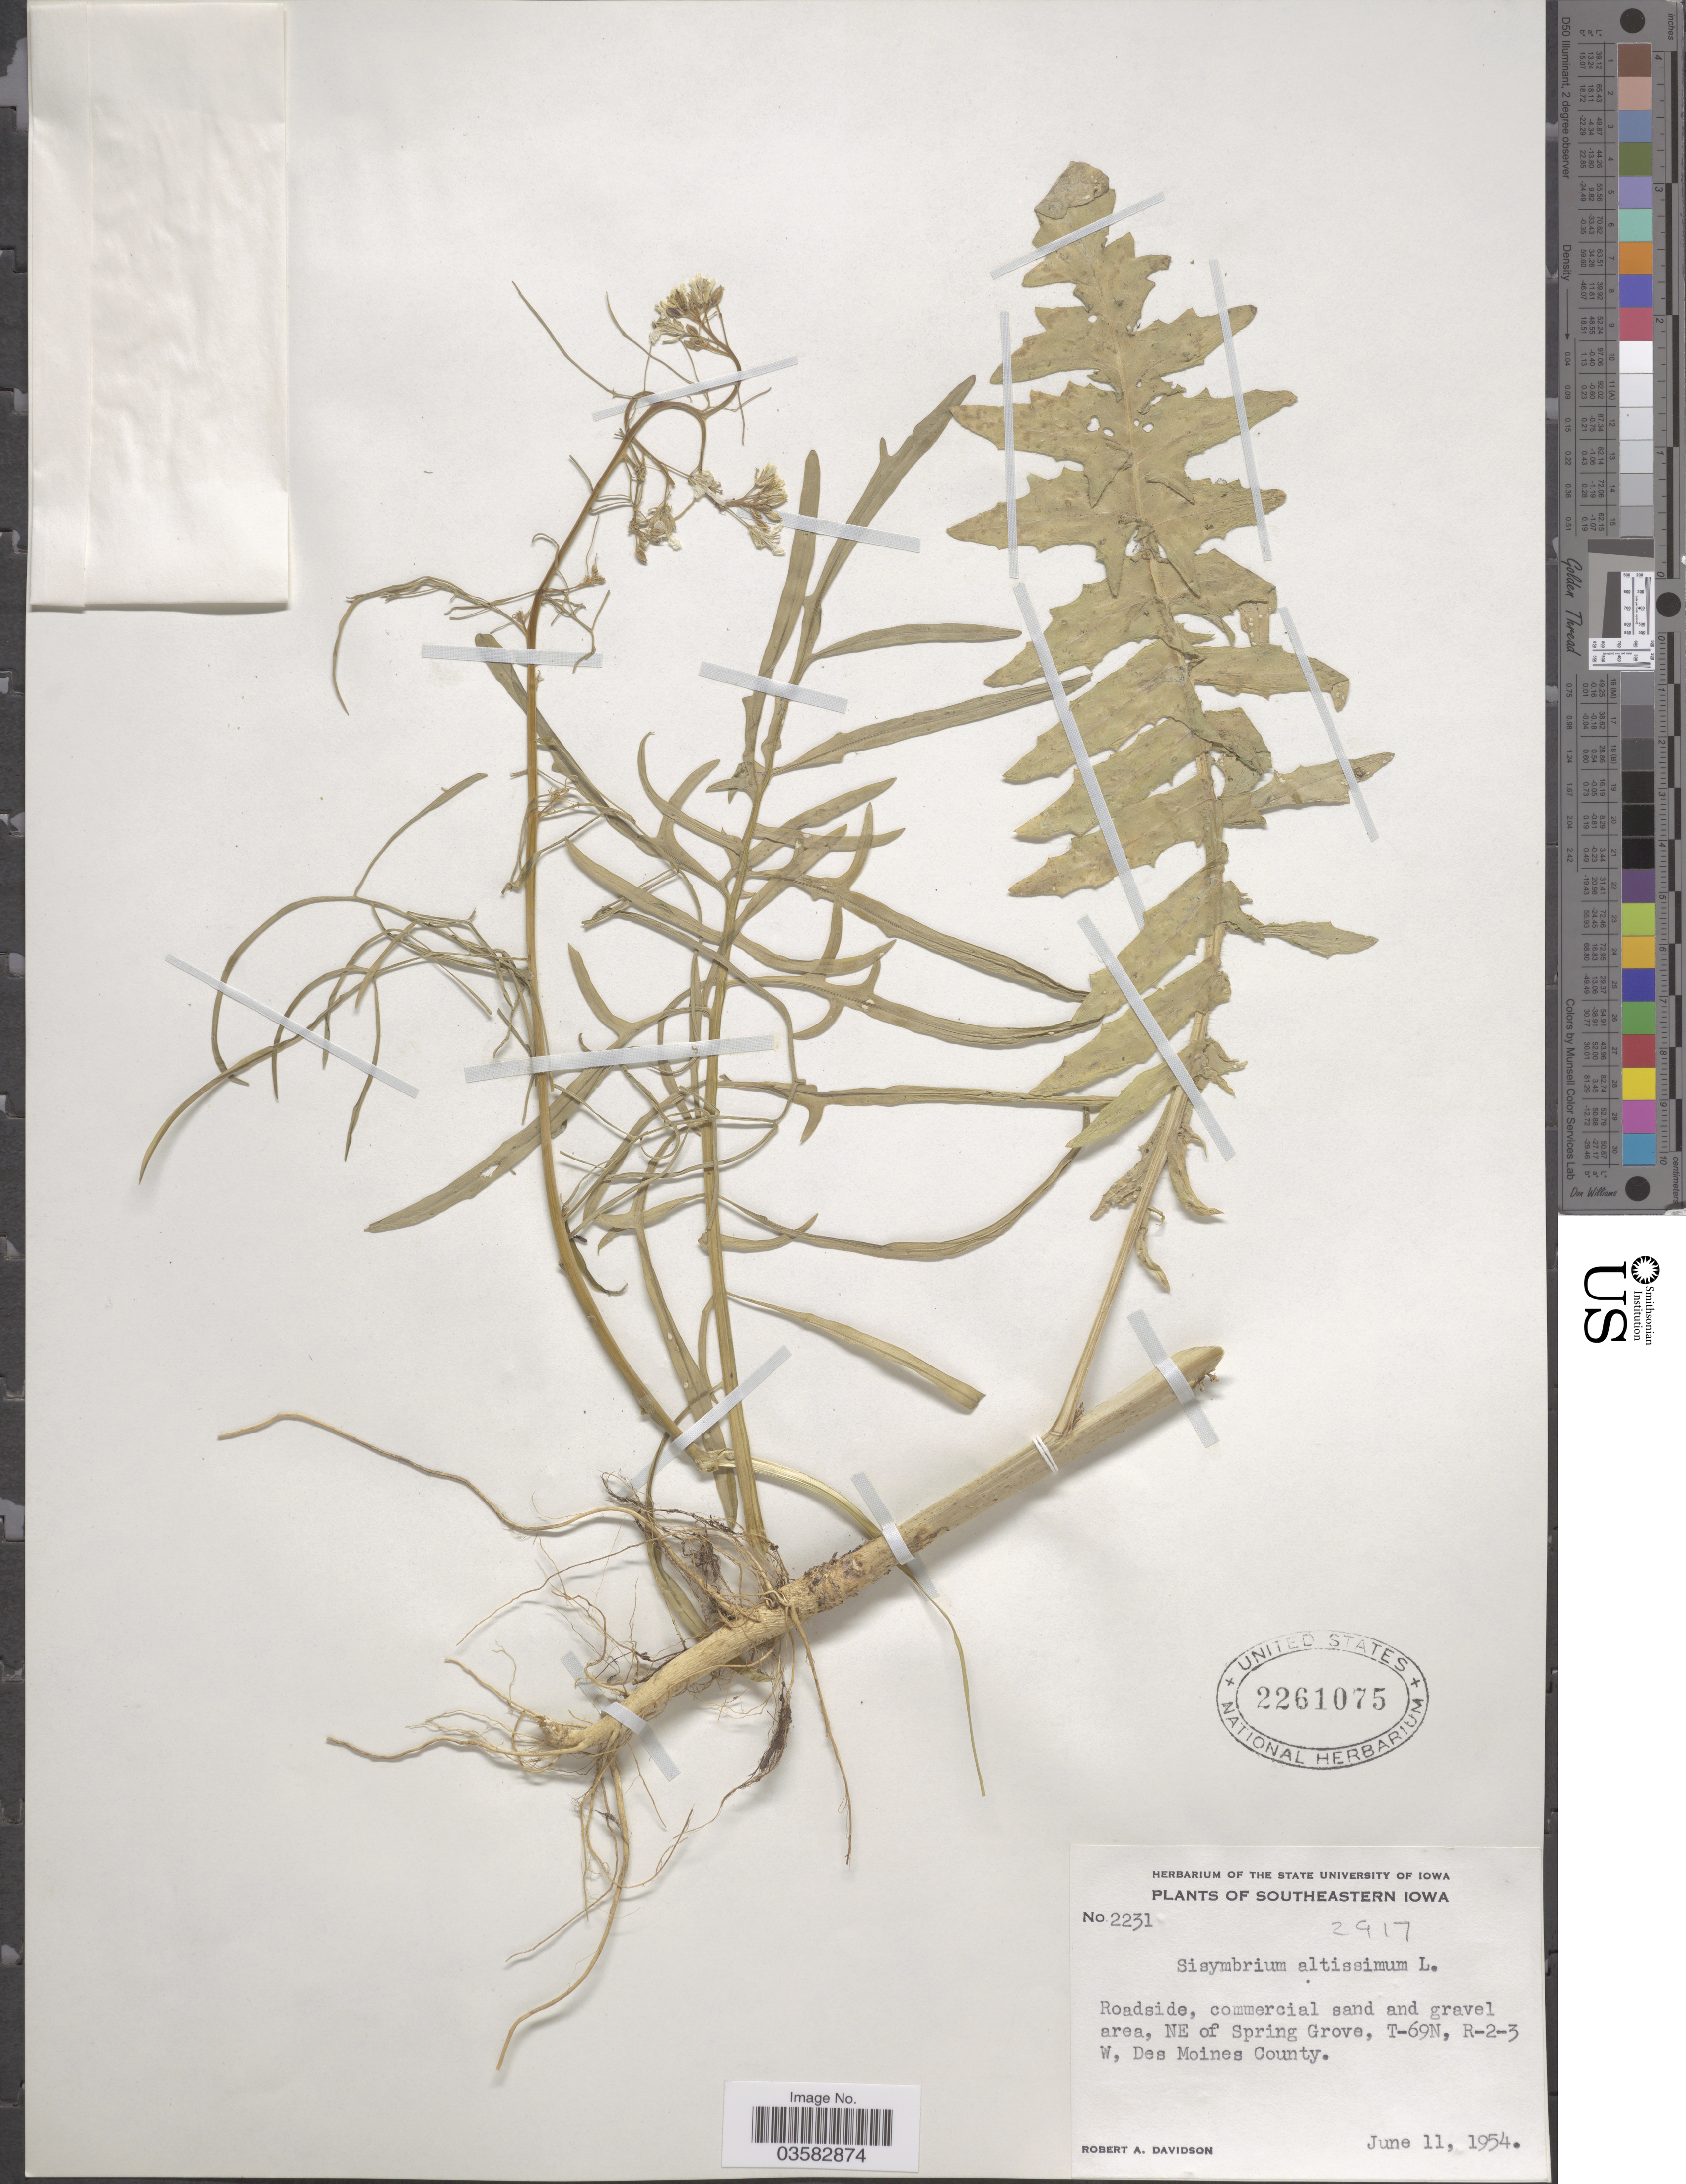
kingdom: Plantae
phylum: Tracheophyta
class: Magnoliopsida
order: Brassicales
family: Brassicaceae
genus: Sisymbrium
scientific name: Sisymbrium altissimum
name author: L.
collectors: R. A. Davidson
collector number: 2231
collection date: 1954-06-11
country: United States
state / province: Iowa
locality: Southeastern Iowa. NE of Spring Grove, T-69N, R-2-3 W, Des Moines County.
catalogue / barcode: US 2261075